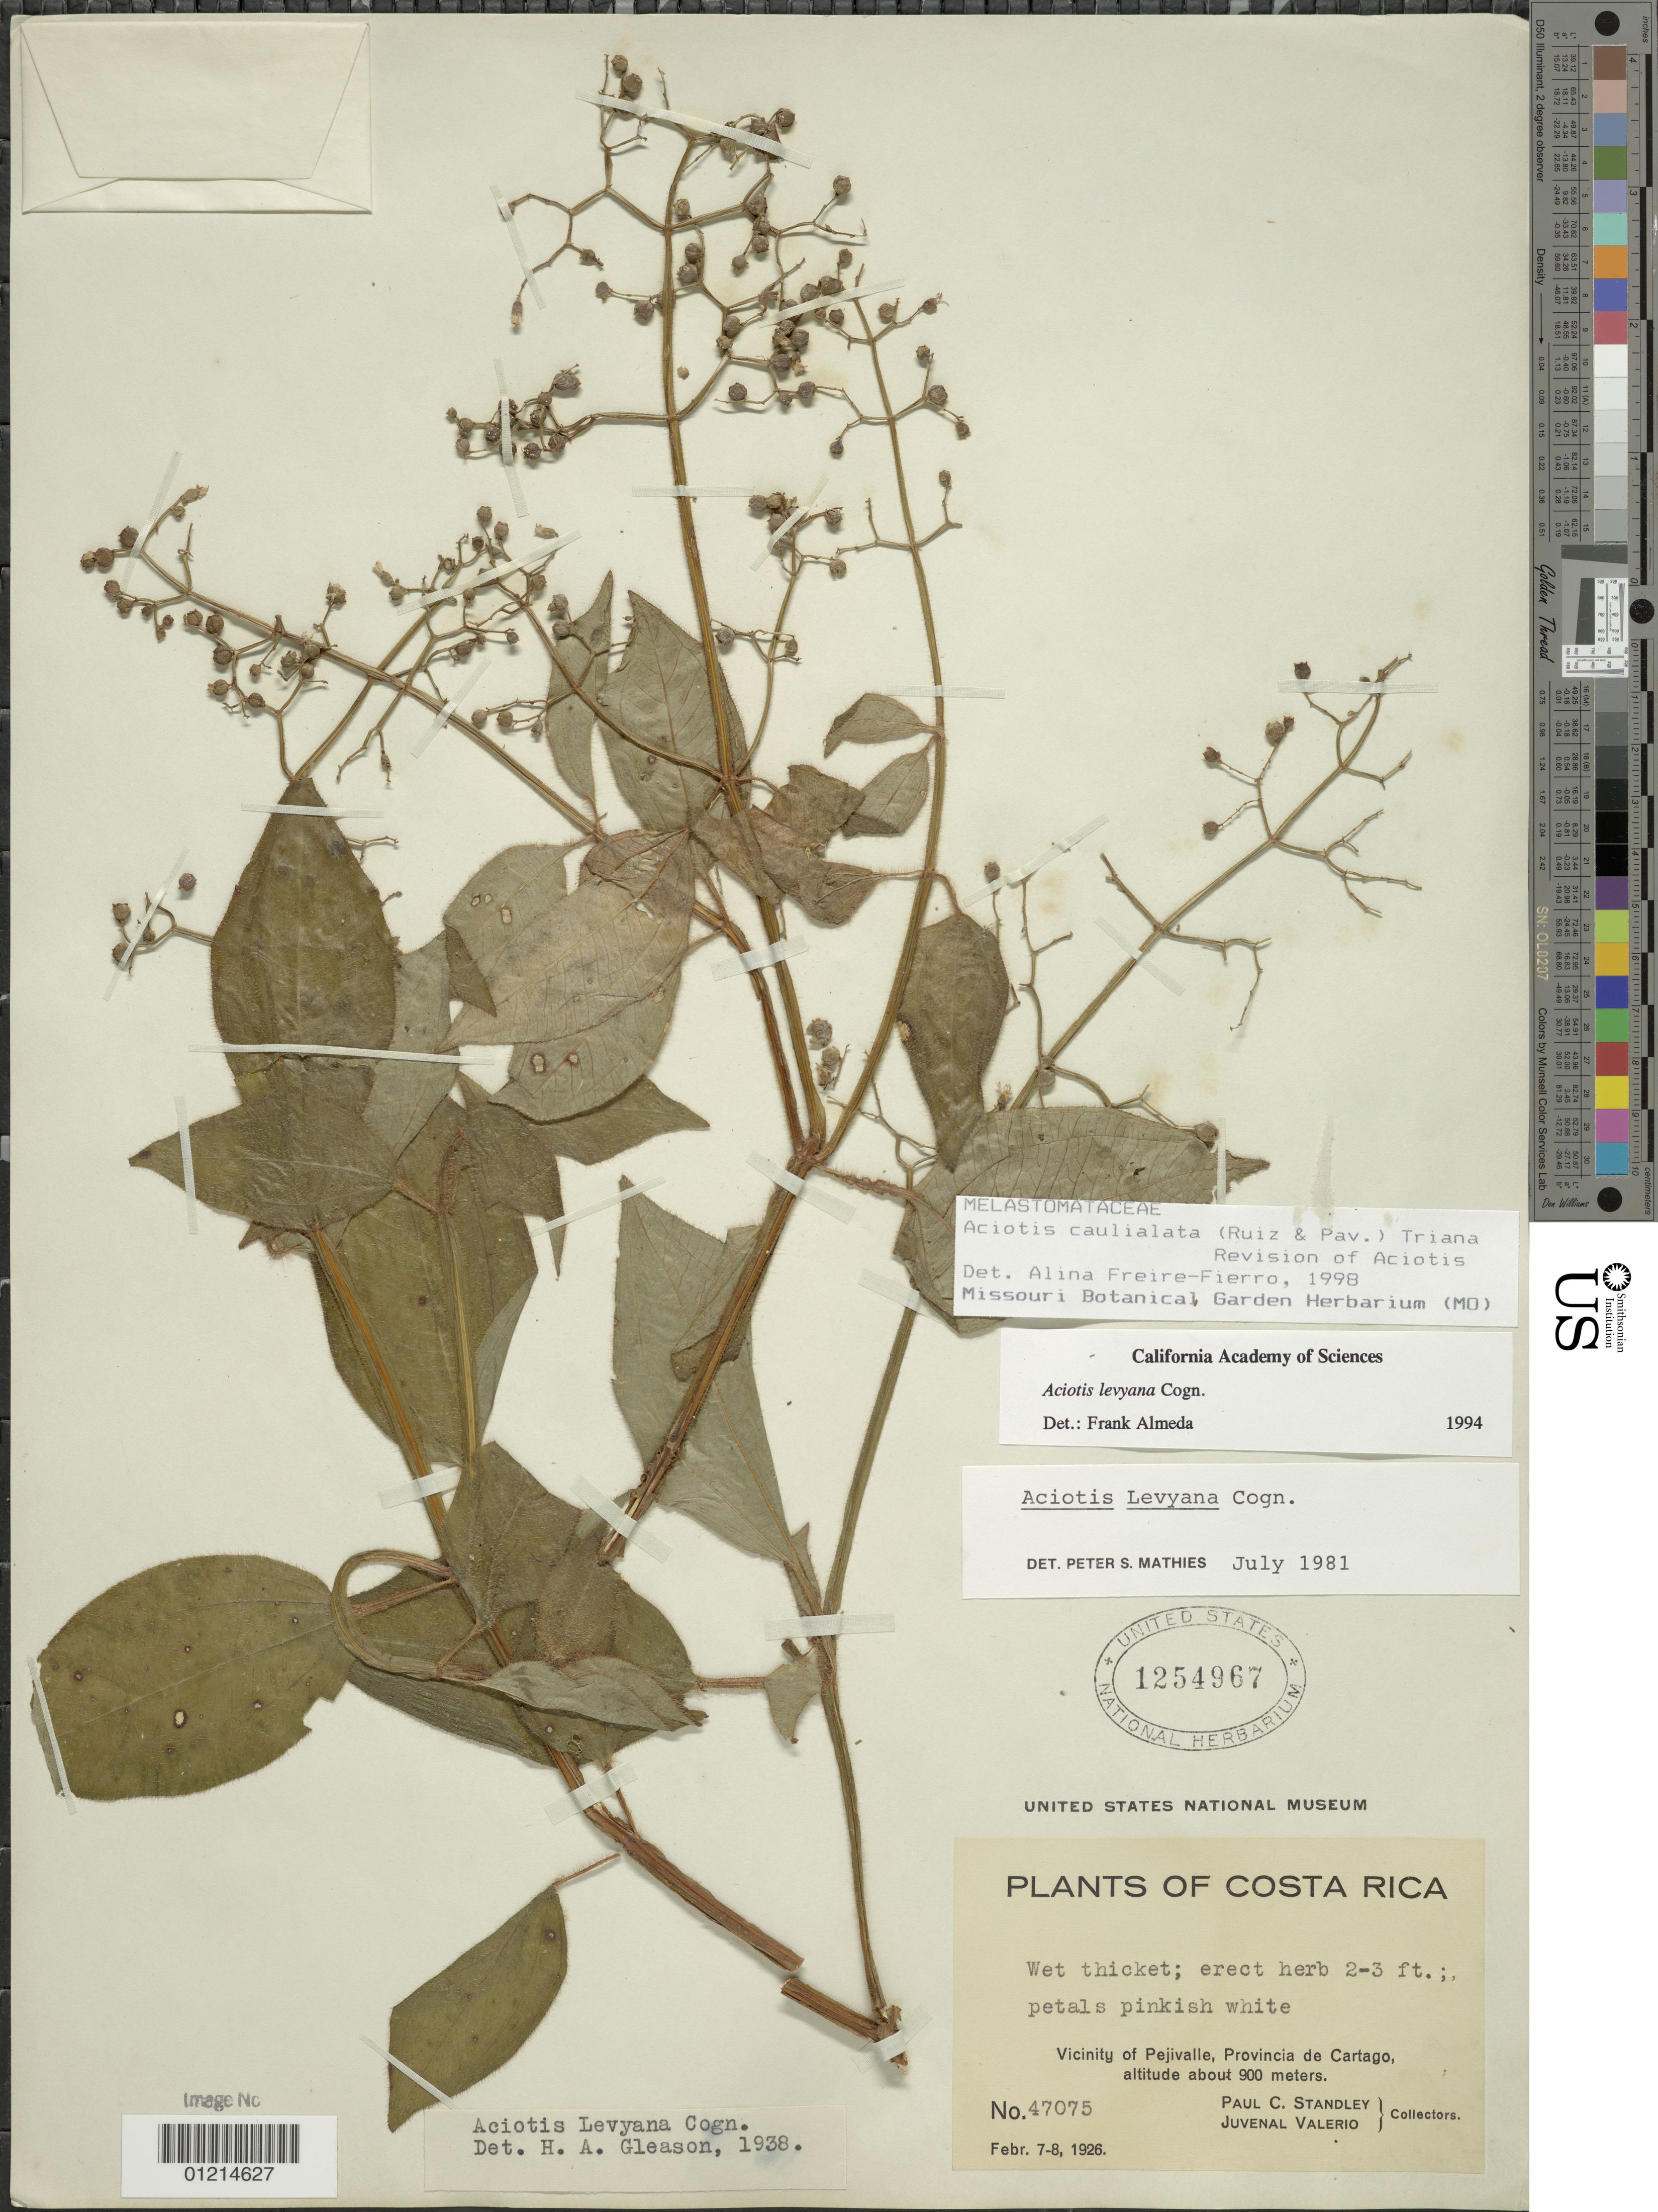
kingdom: Plantae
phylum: Tracheophyta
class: Magnoliopsida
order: Myrtales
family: Melastomataceae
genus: Aciotis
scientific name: Aciotis rubricaulis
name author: (Mart. ex DC.) Triana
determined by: Nunes da Silva, Diego, (RB), Jardim Botanico do Rio de Janeiro - Herbario (BRAZIL)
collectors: P. C. Standley & J. Valero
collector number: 47075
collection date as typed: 07 Feb 1926 to 08 Feb 1926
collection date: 1926-02-07/1926-02-08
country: Costa Rica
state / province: Cartago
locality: Vicinity of Pejivalle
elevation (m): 900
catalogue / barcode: US 1254967